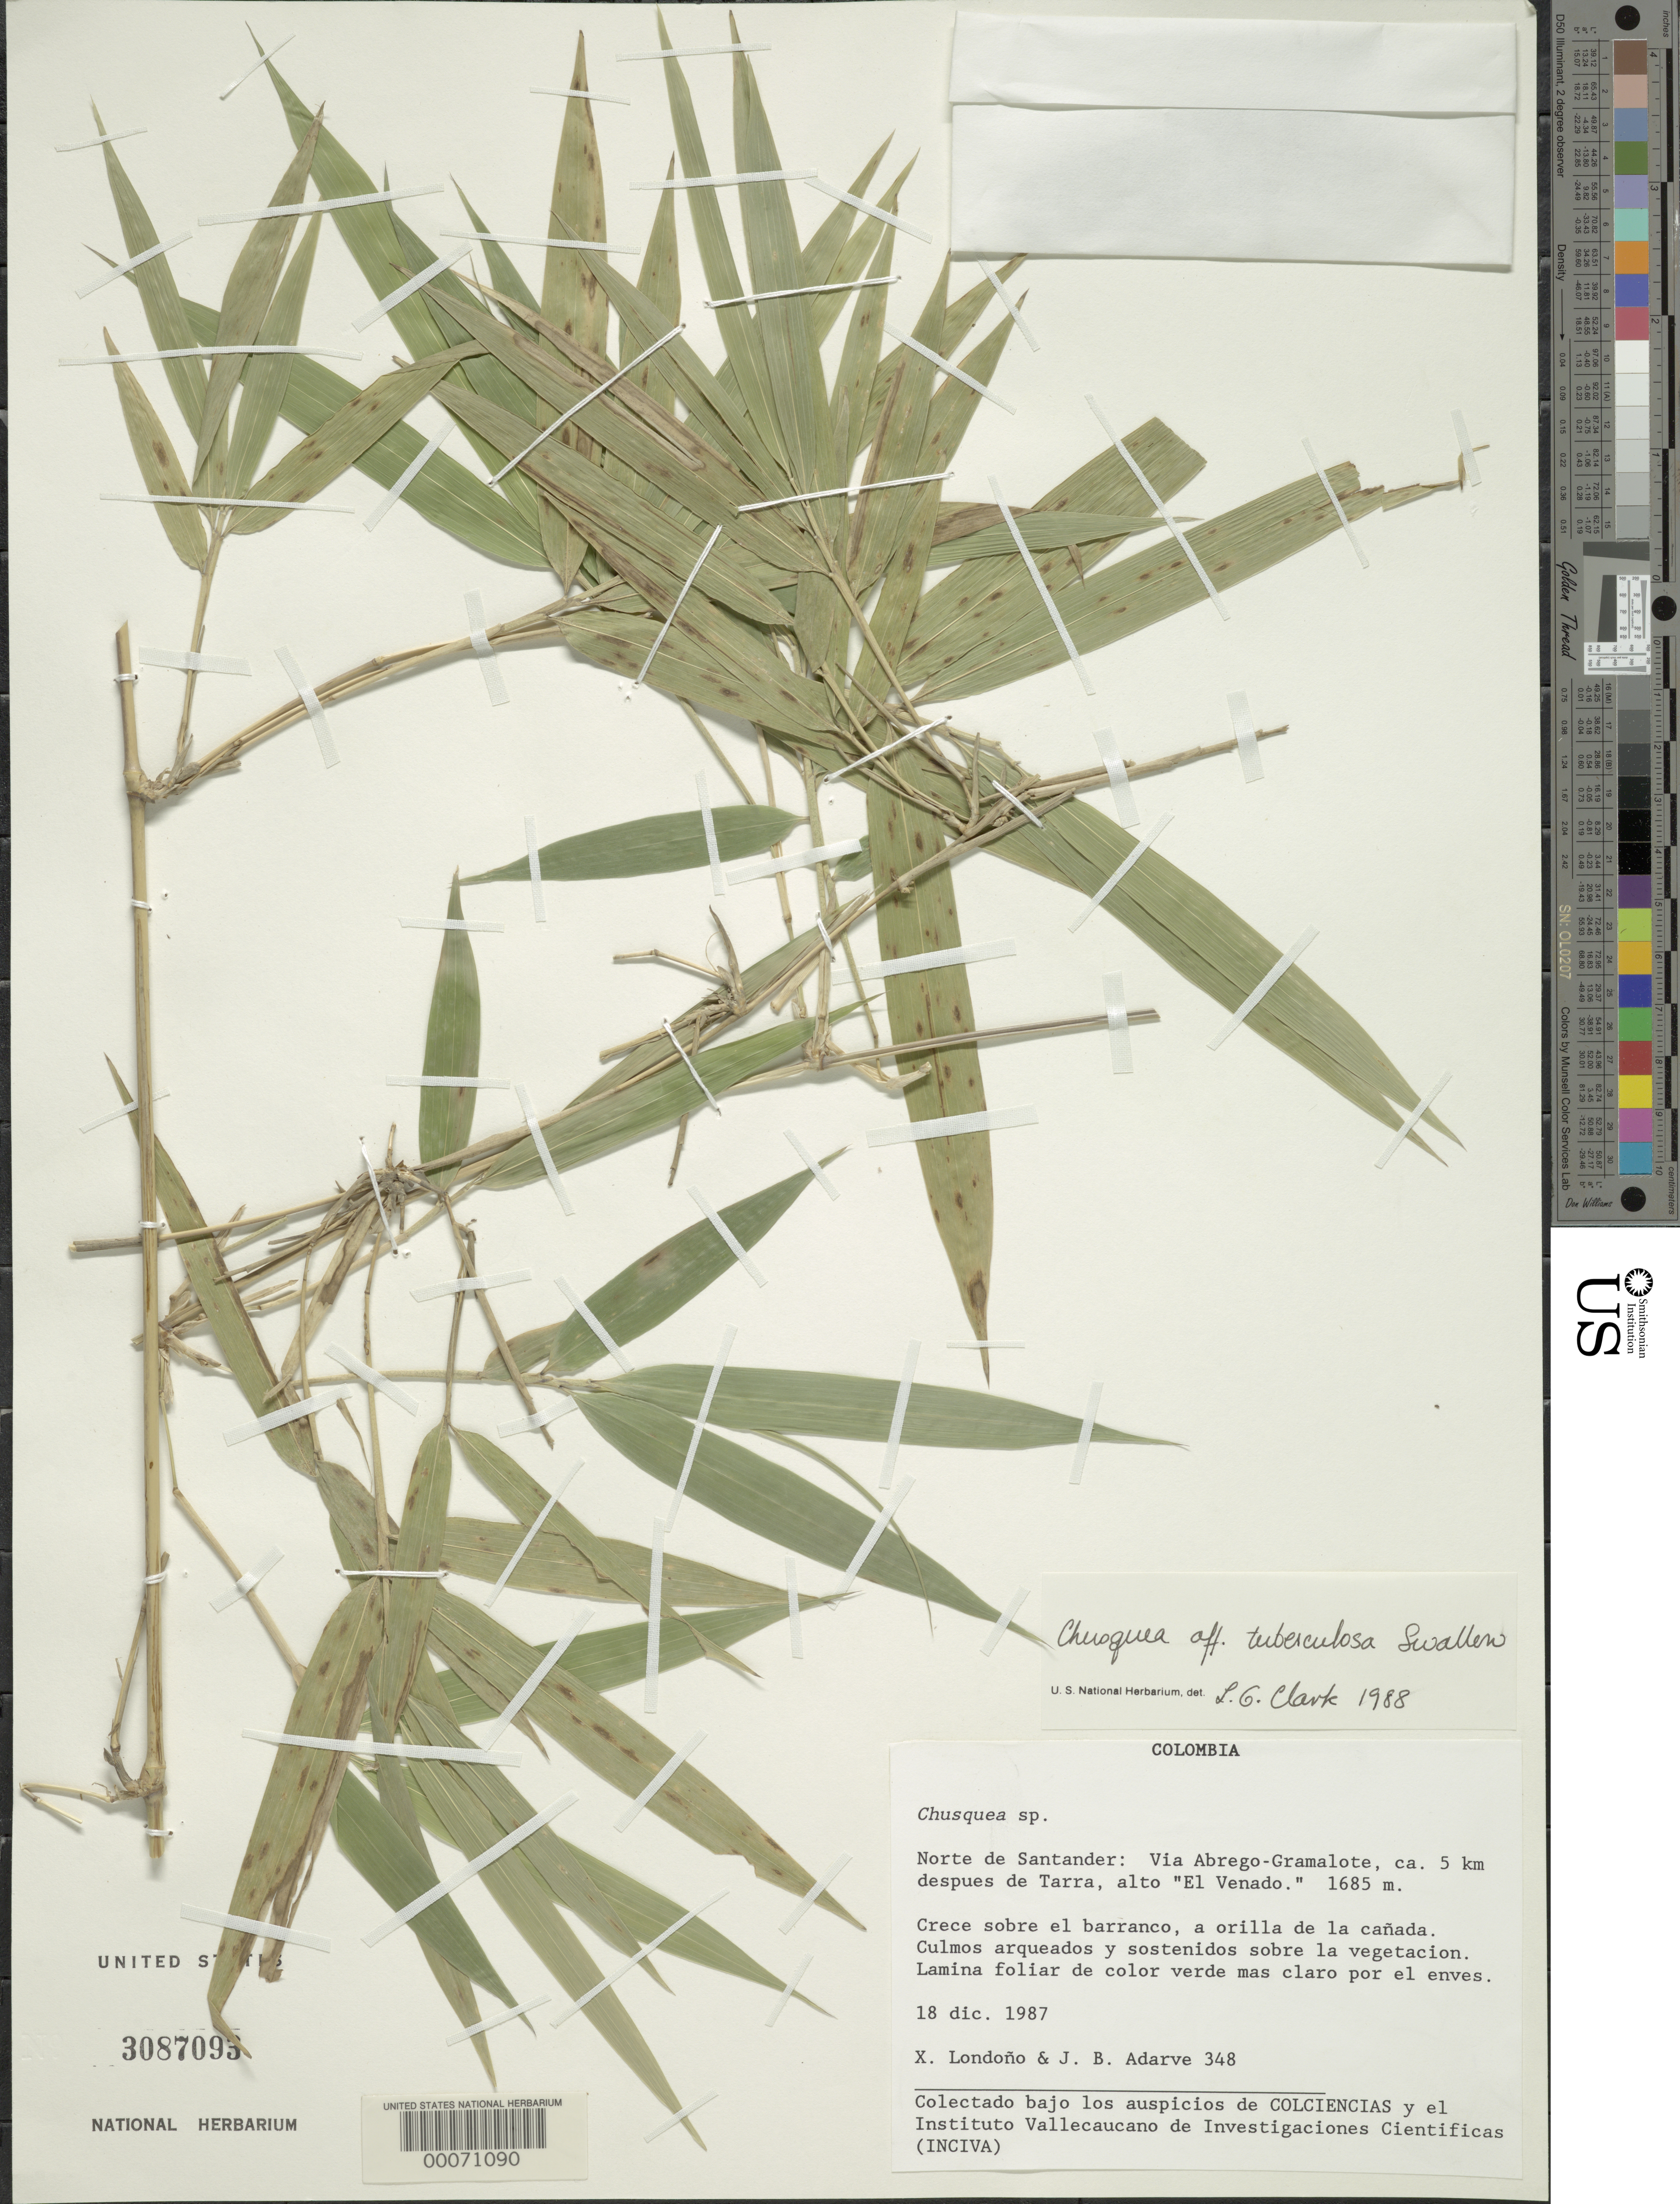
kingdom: Plantae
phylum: Tracheophyta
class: Liliopsida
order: Poales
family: Poaceae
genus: Chusquea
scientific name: Chusquea tuberculosa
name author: Swallen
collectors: X. Londoño & J. B. Adarve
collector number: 348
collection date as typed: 18 Dec 1987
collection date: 1987-12-18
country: Colombia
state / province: Norte de Santander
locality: Abrego-Gramalote, ca. 5 km next to Tarra, summit of el Venado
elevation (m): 1685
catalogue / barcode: US 3087093